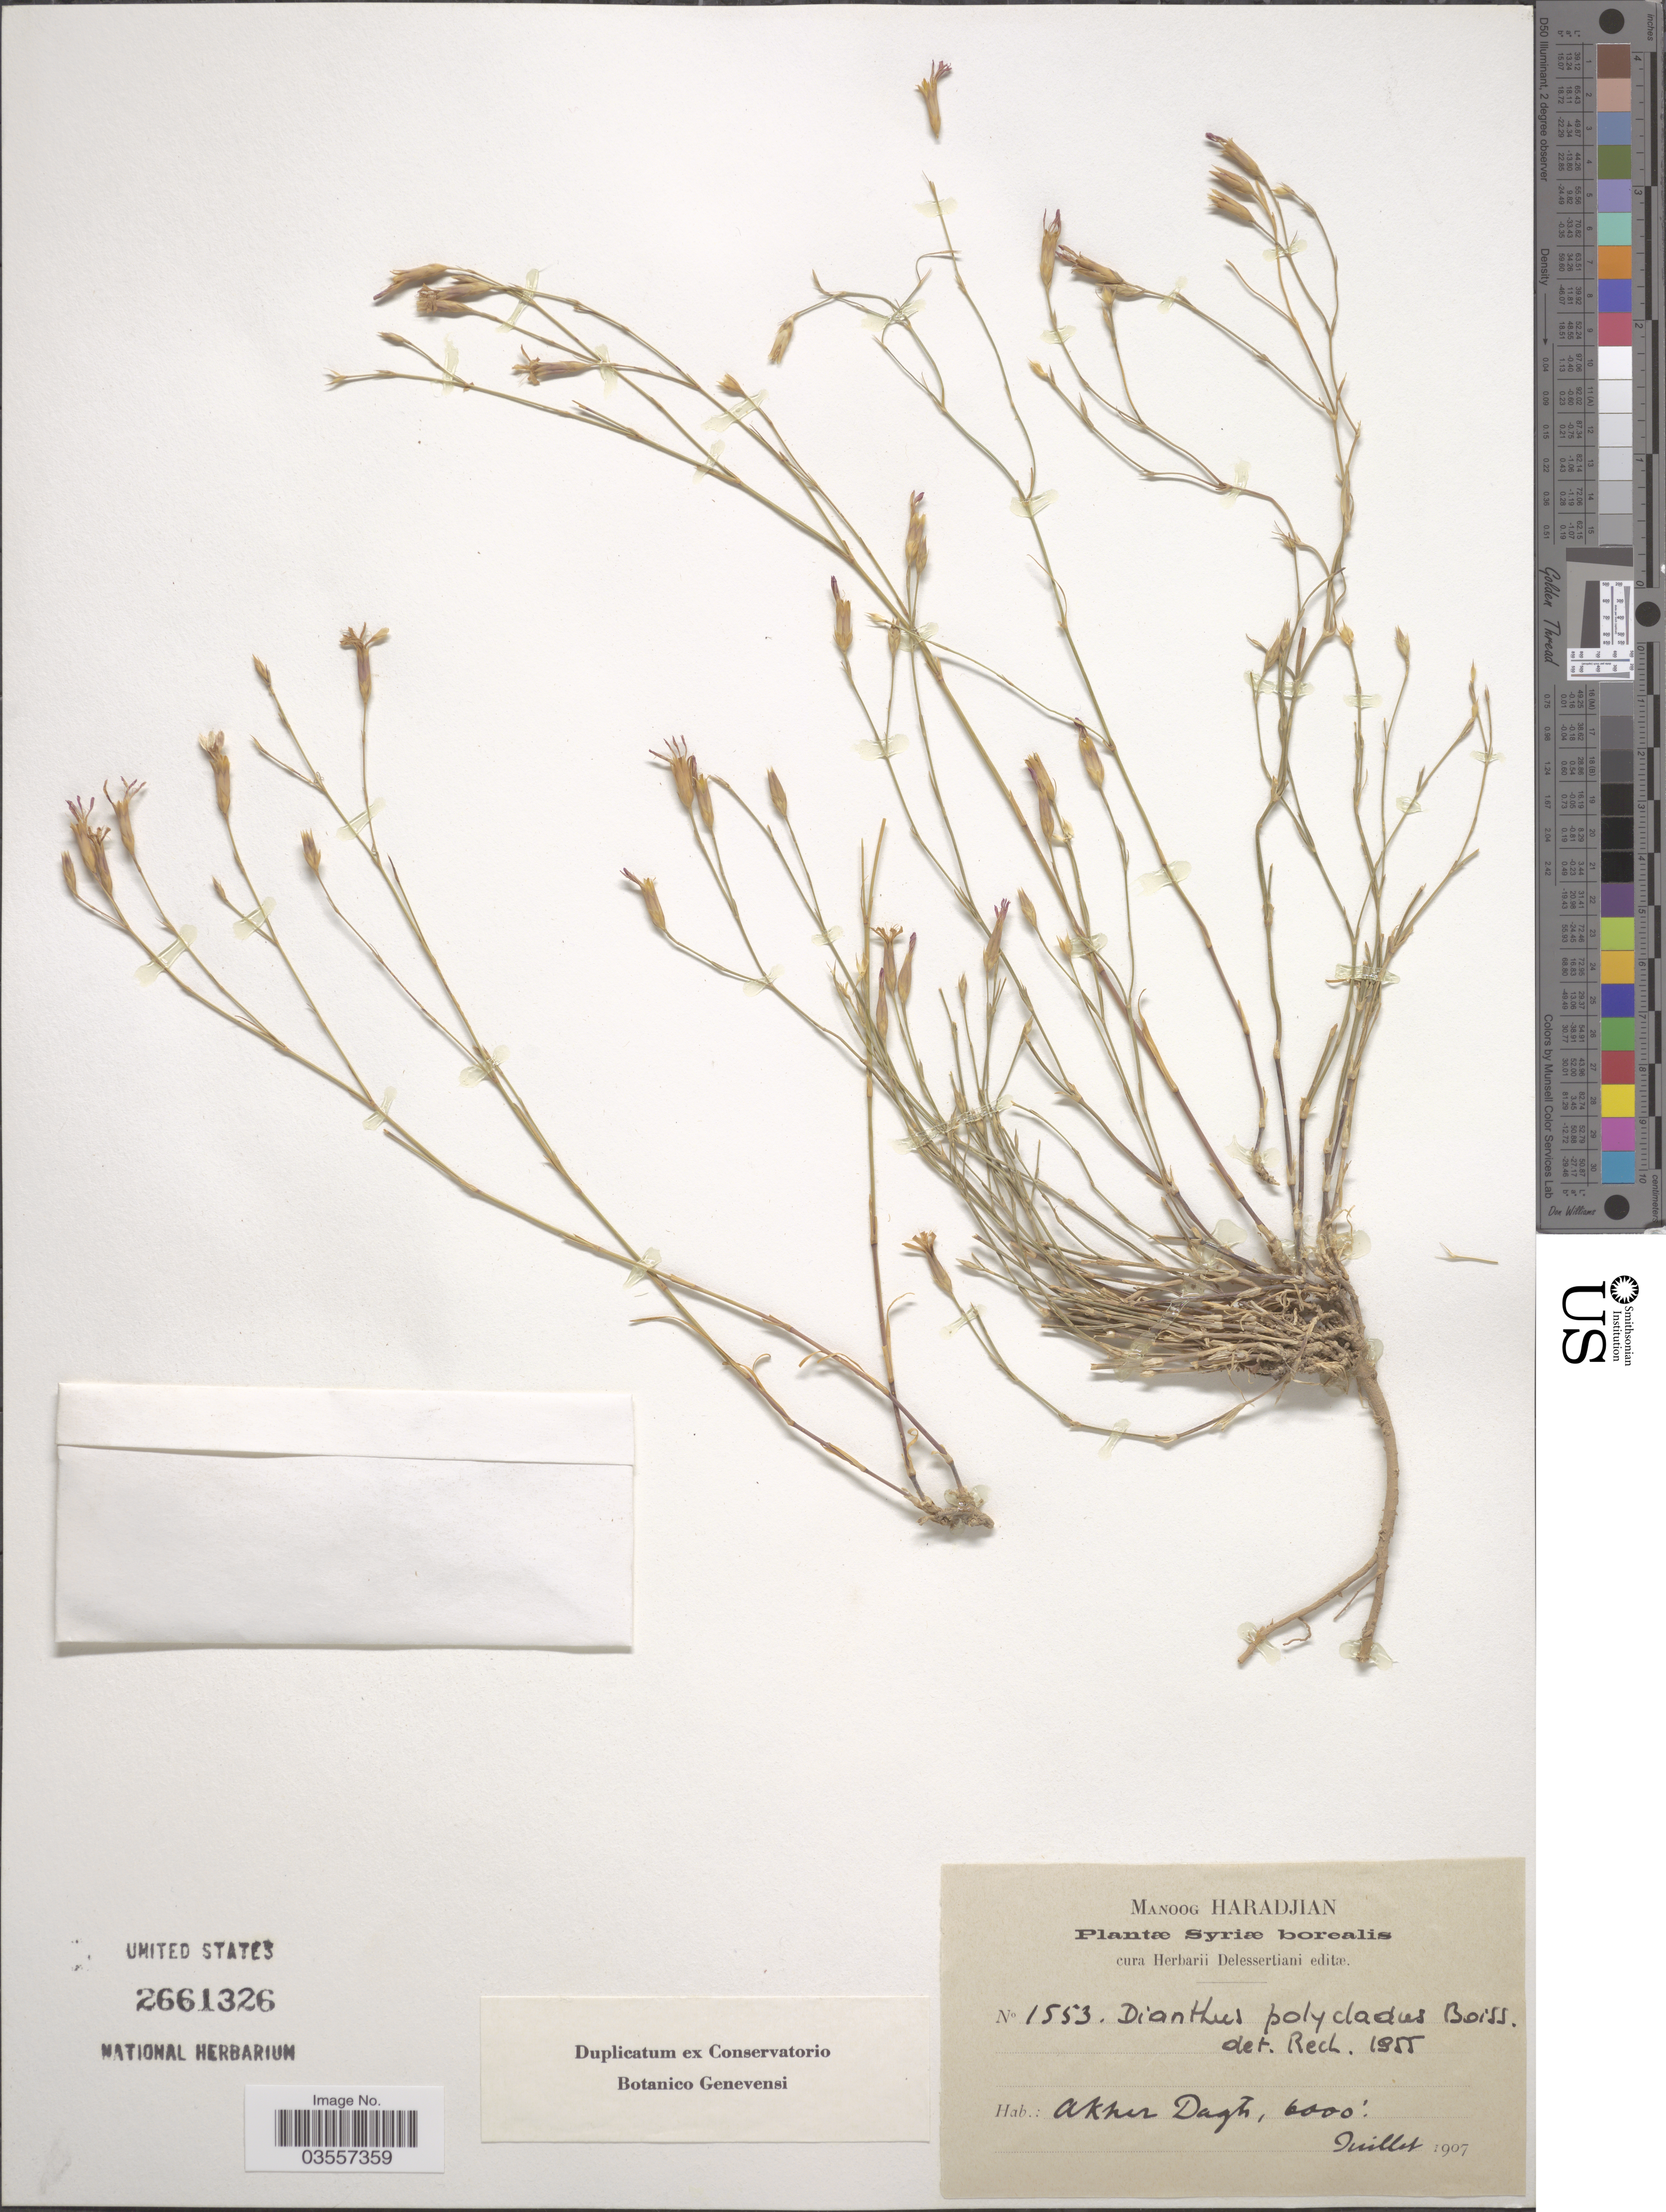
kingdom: Plantae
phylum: Tracheophyta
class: Magnoliopsida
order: Caryophyllales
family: Caryophyllaceae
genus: Dianthus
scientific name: Dianthus polycladus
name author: Boiss.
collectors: M. Haradjian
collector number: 1553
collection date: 1907-07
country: Syria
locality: Syriæ borealis. Akker Dagh.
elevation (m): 1829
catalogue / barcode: US 2661326